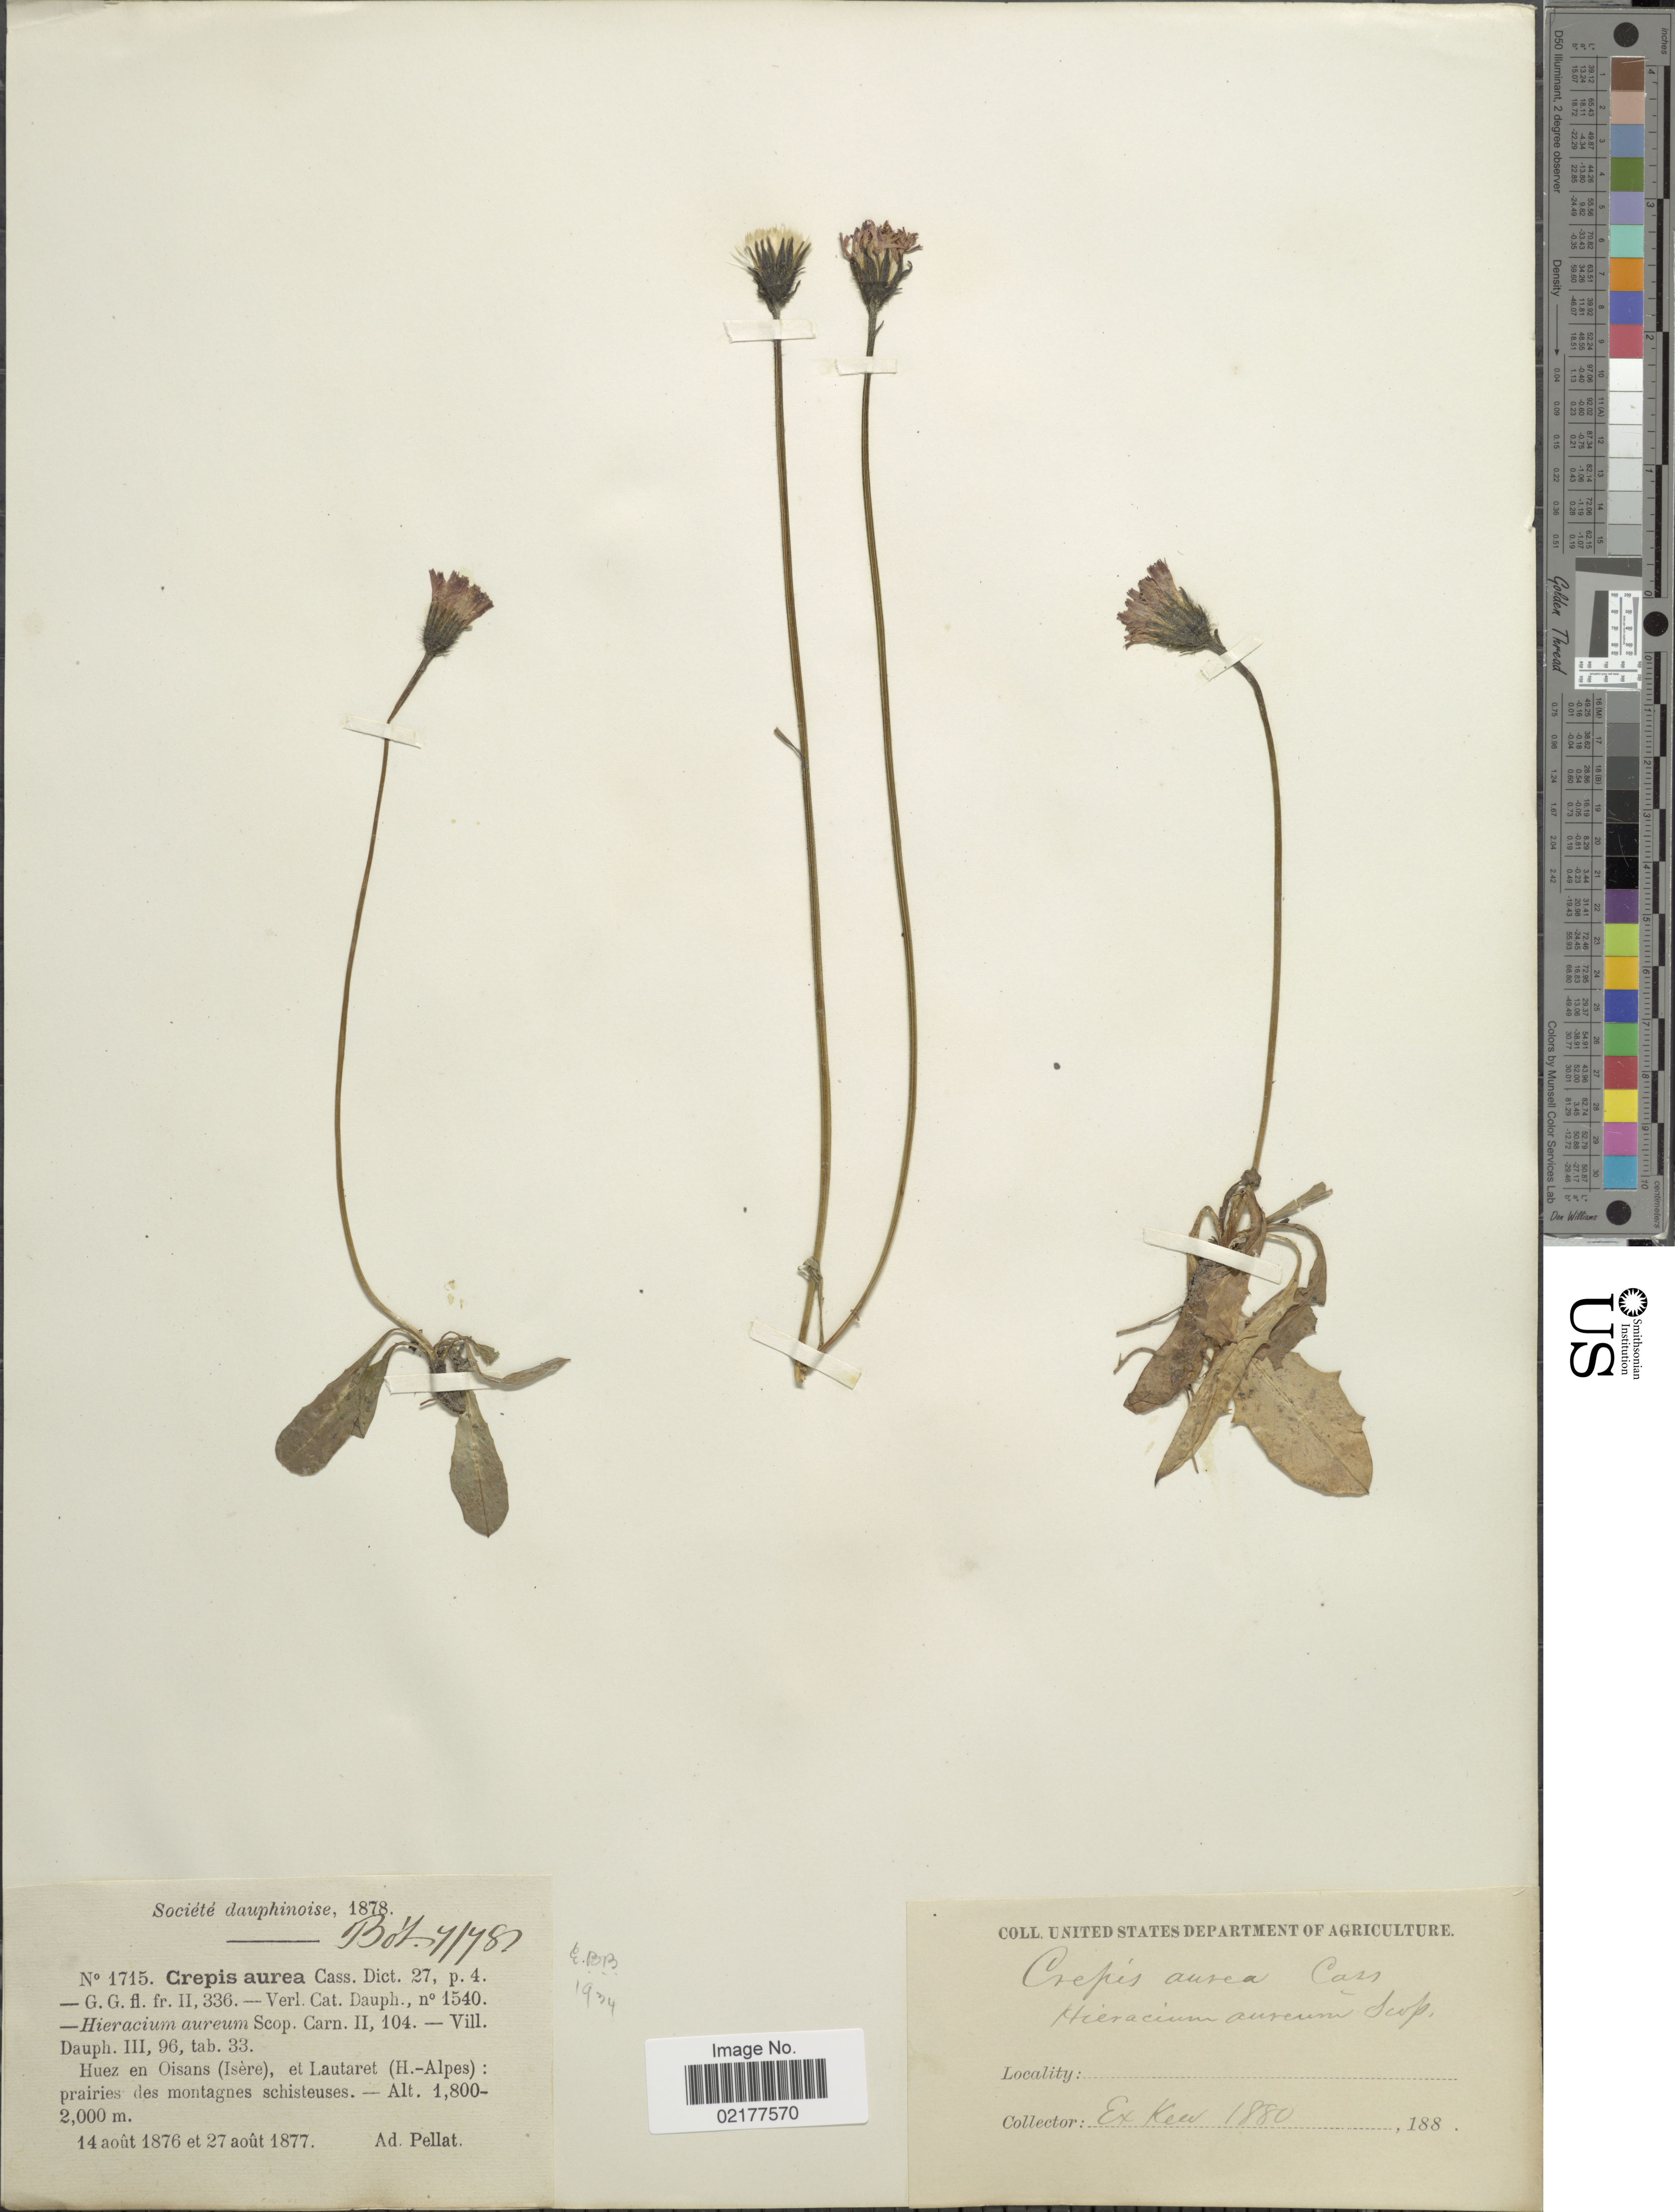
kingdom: Plantae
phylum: Tracheophyta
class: Magnoliopsida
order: Asterales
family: Asteraceae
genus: Crepis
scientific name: Crepis aurea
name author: (L.) Cass.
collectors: A. Pellat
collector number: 1715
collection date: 1876-08-14/1877-08-27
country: France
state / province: Auvergne-Rhône-Alpes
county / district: Isère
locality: Huez en Oisans (Isére), et Lautaret (H.-Alpes)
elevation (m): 1800